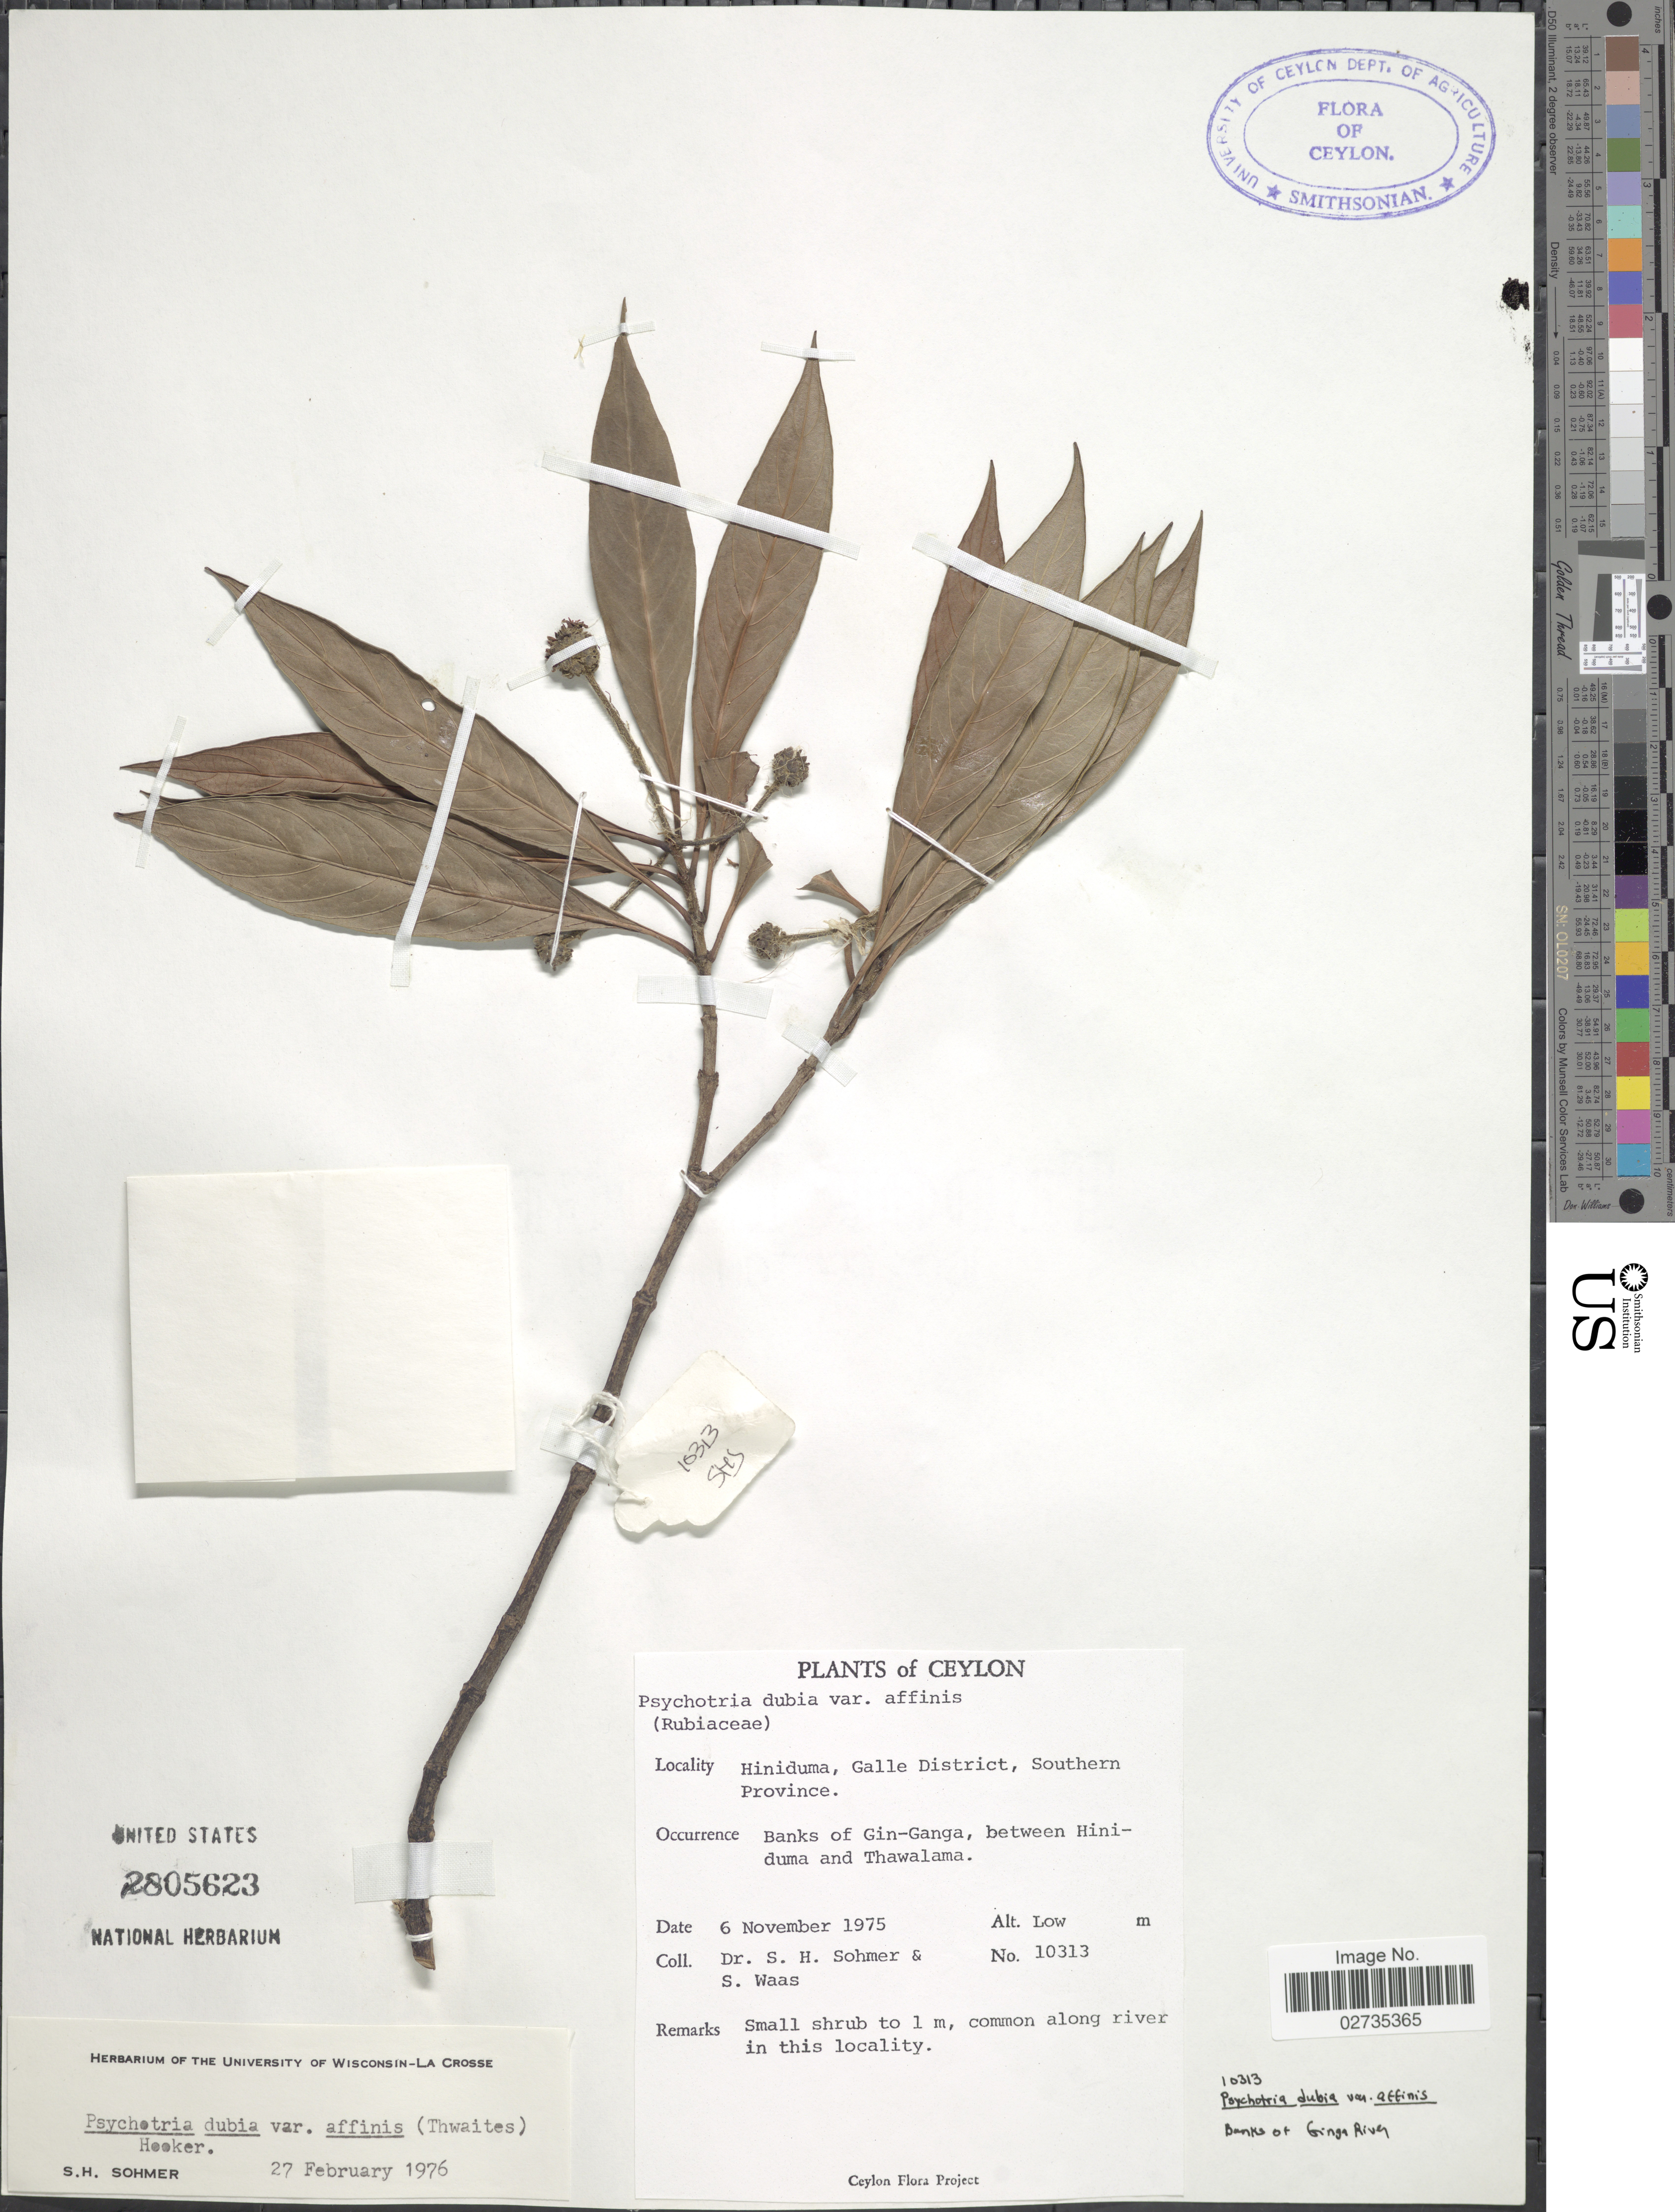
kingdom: Plantae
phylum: Tracheophyta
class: Magnoliopsida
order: Gentianales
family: Rubiaceae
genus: Psychotria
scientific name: Psychotria dubia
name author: (Wight) Alston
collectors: S. H. Sohmer & S. Waas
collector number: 10313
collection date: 1975-11-06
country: Sri Lanka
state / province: Southern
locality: Ceylon, Hiniduma, Galle District, Southern Province, Banks of Gin-Ganga, between Hiniduma and Thawalama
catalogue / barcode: US 2805623